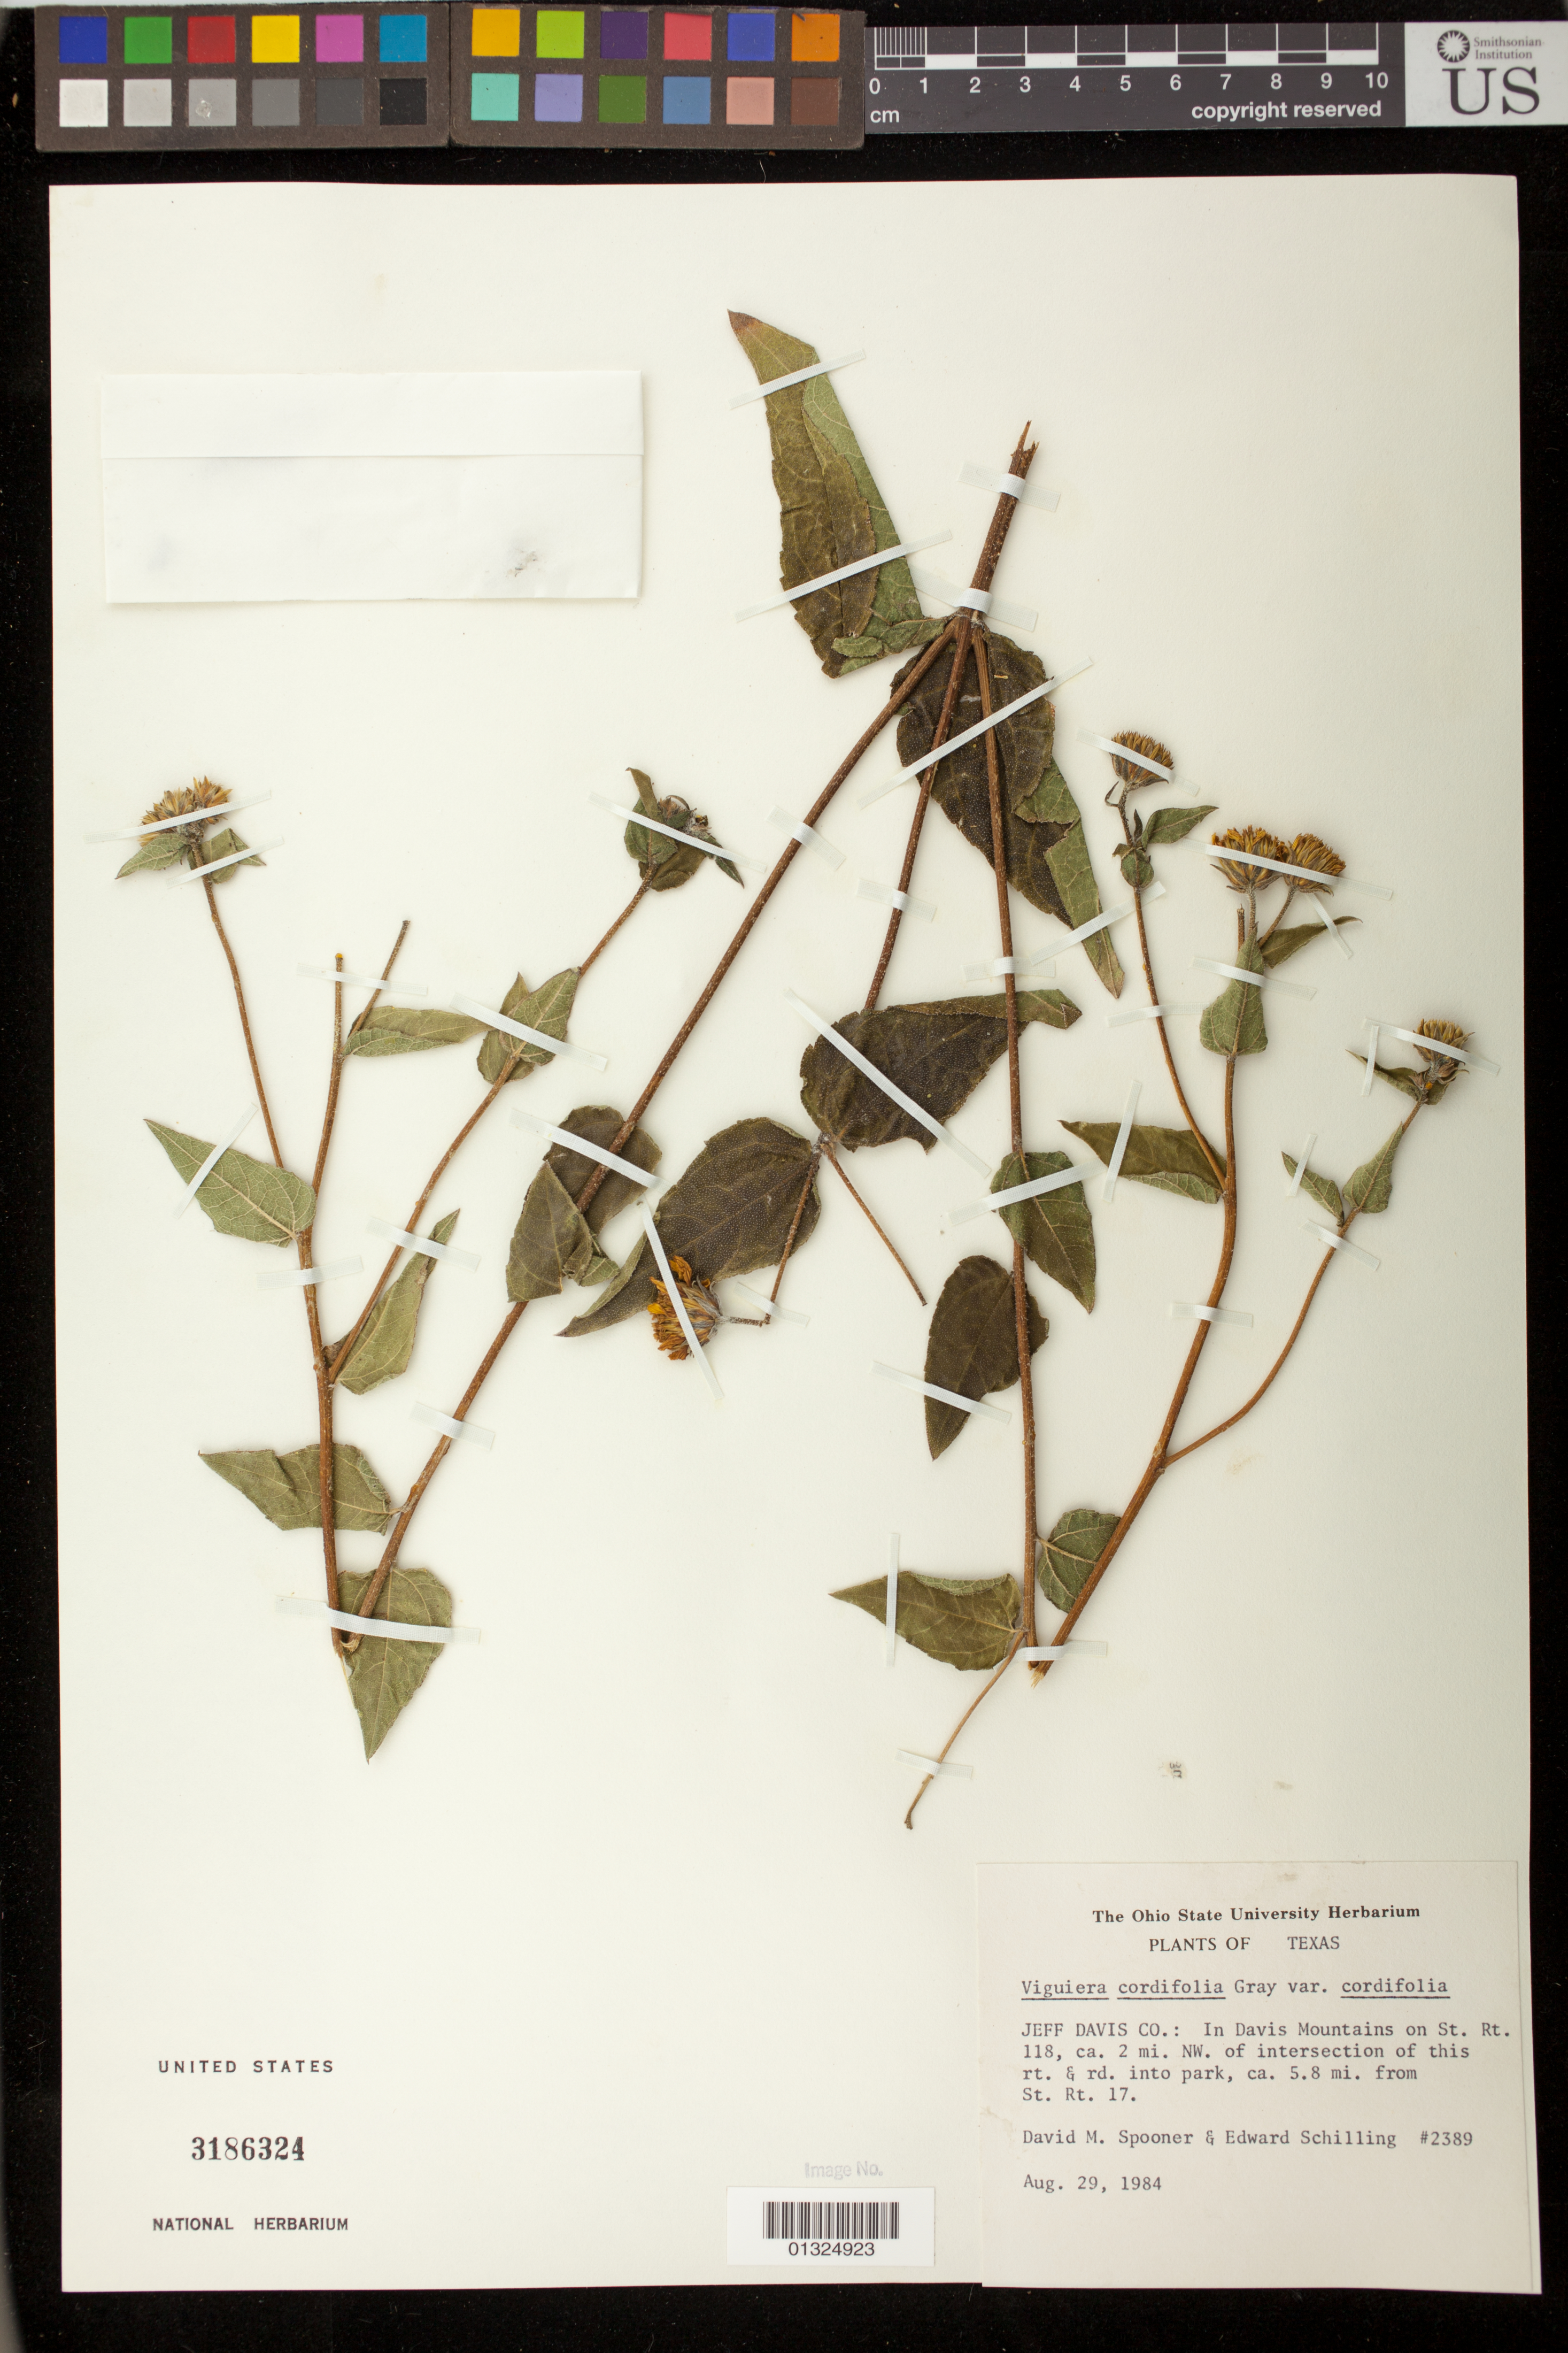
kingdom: Plantae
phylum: Tracheophyta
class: Magnoliopsida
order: Asterales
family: Asteraceae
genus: Aldama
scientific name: Aldama cordifolia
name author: (A. Gray) E.E. Schill. & Panero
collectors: D. Spooner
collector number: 2389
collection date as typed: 29 August 1984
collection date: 1984-08-29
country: United States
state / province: Texas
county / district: Jeff Davis County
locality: In Davis Mountains on St. Rt118, ca 2 mi NW of intersection of this rt & road into park, ca 5.8 mi from St. Rt17.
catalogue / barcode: US 3186324